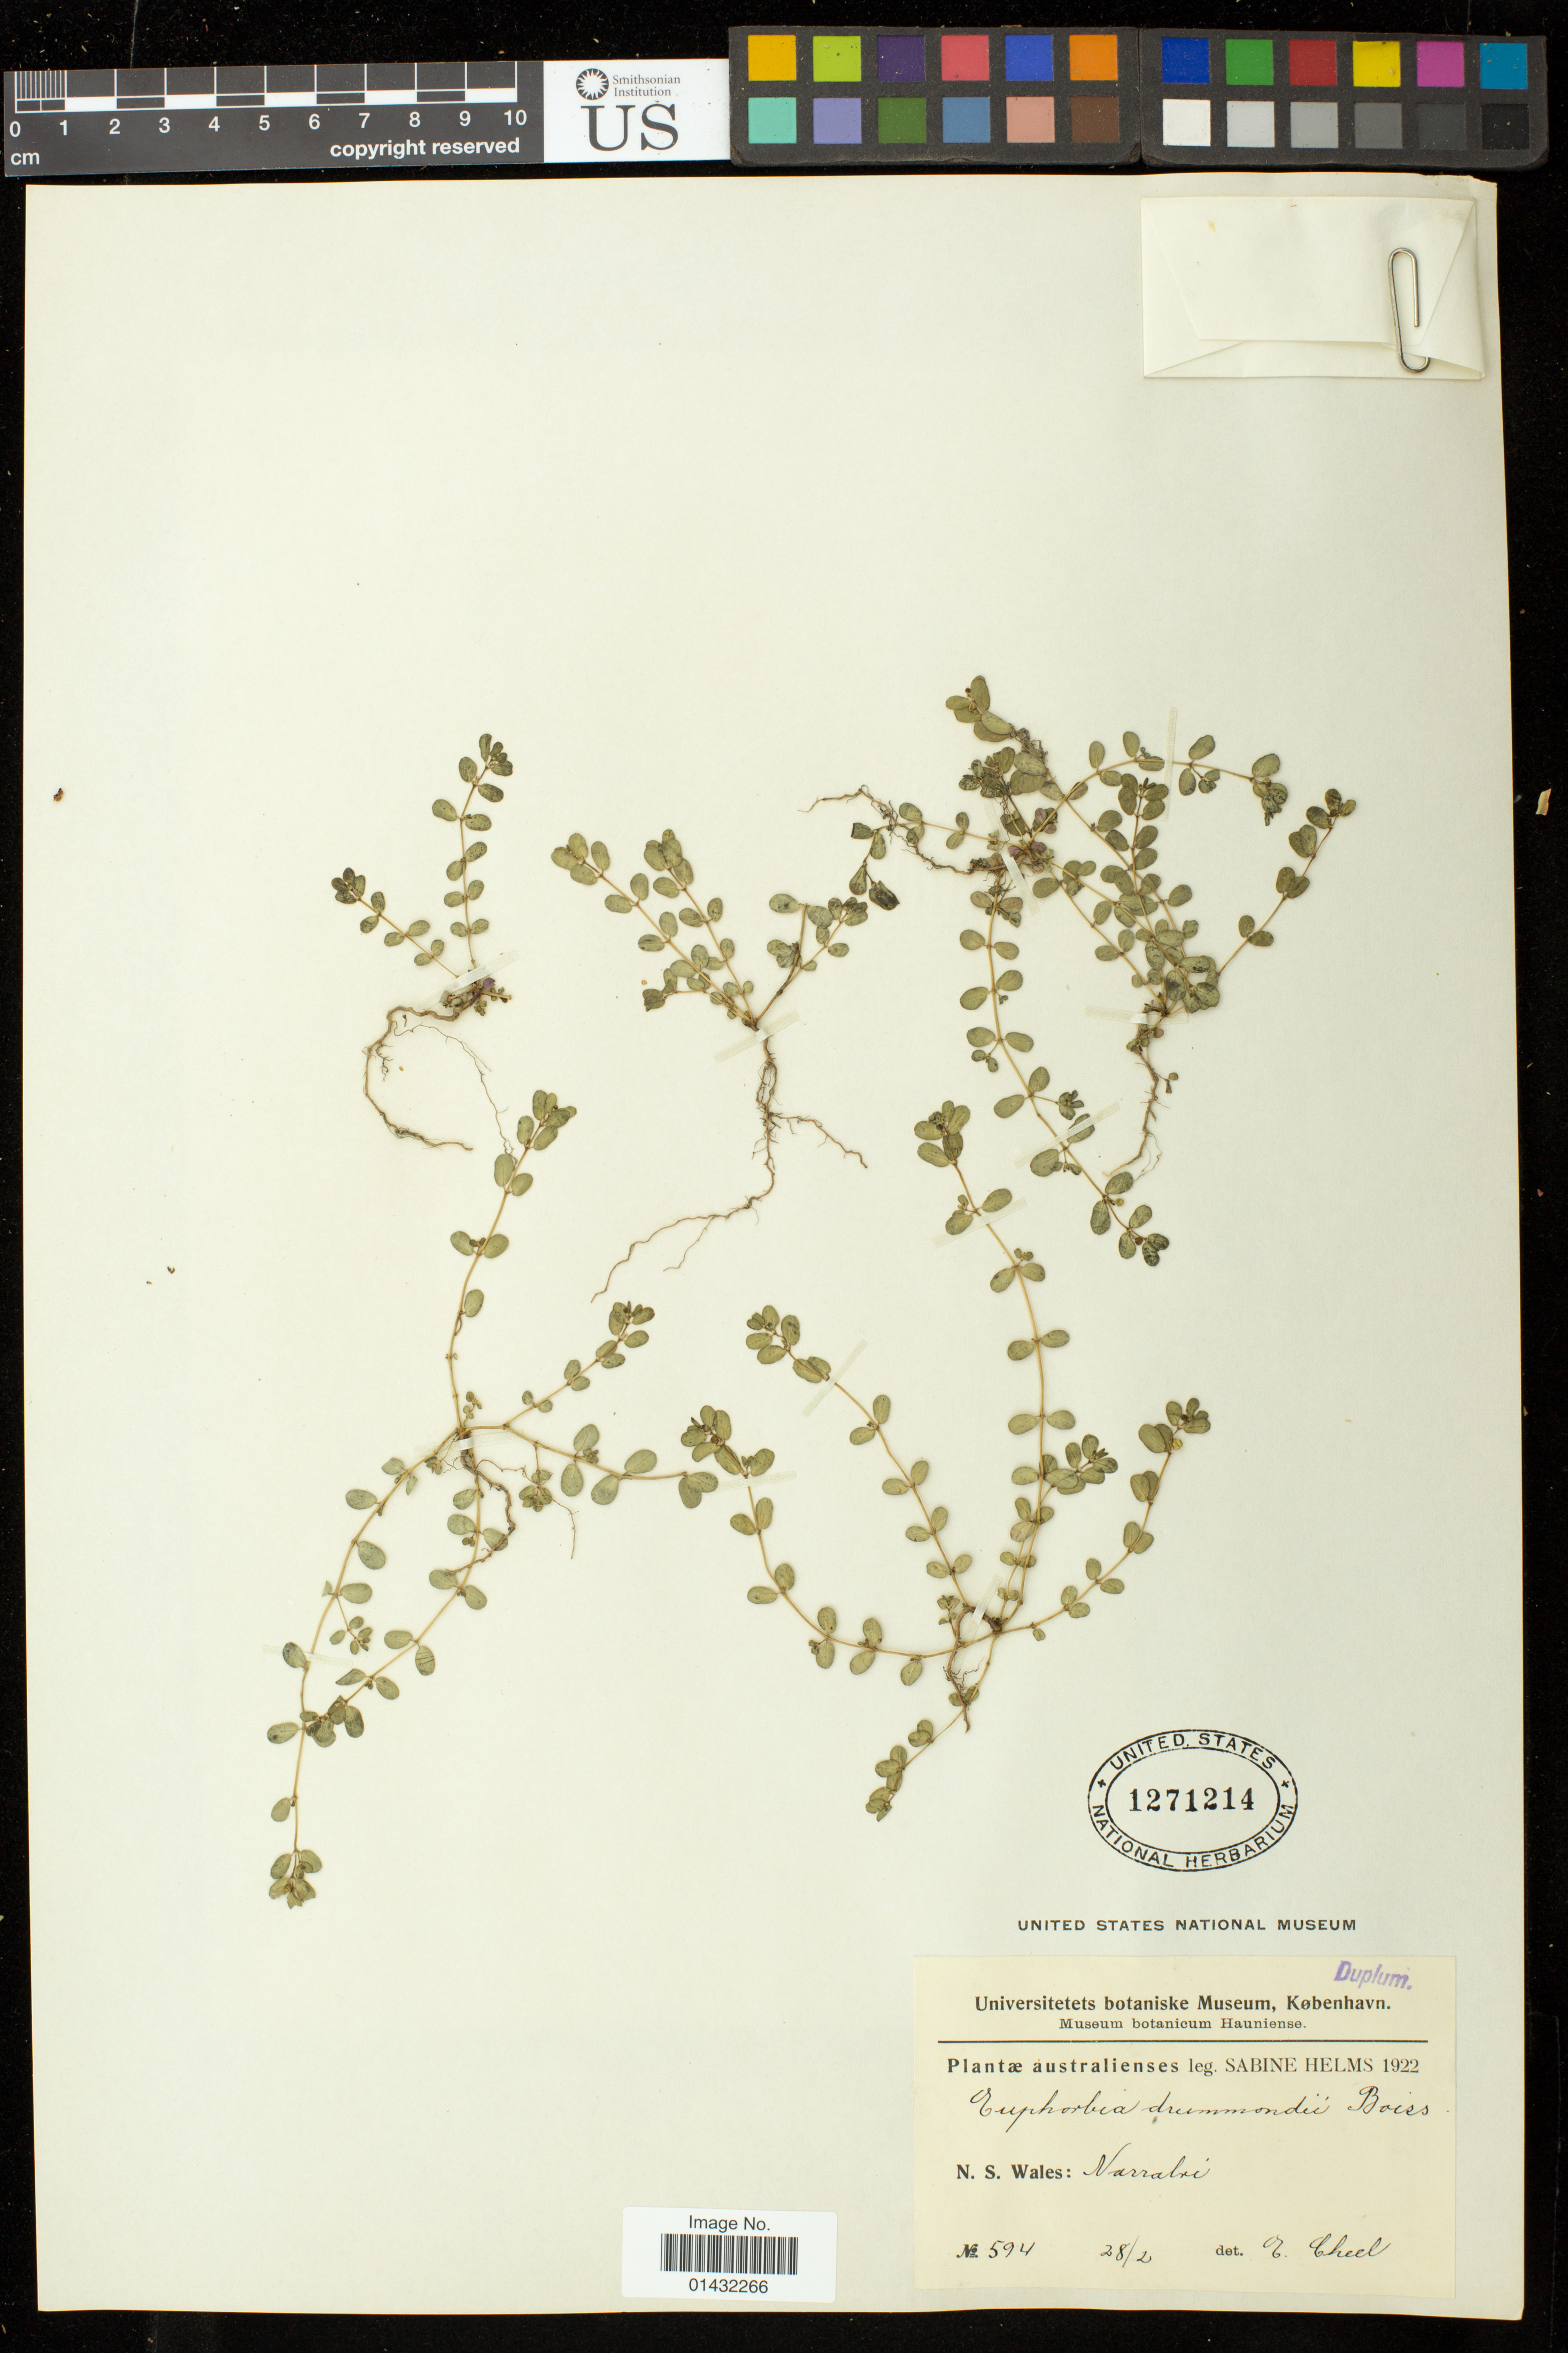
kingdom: Plantae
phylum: Tracheophyta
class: Magnoliopsida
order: Malpighiales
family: Euphorbiaceae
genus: Euphorbia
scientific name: Euphorbia drummondii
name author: Boiss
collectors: S. Helms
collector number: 594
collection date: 1922-02-28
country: Australia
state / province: New South Wales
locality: Narrabri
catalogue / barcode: US 1271214